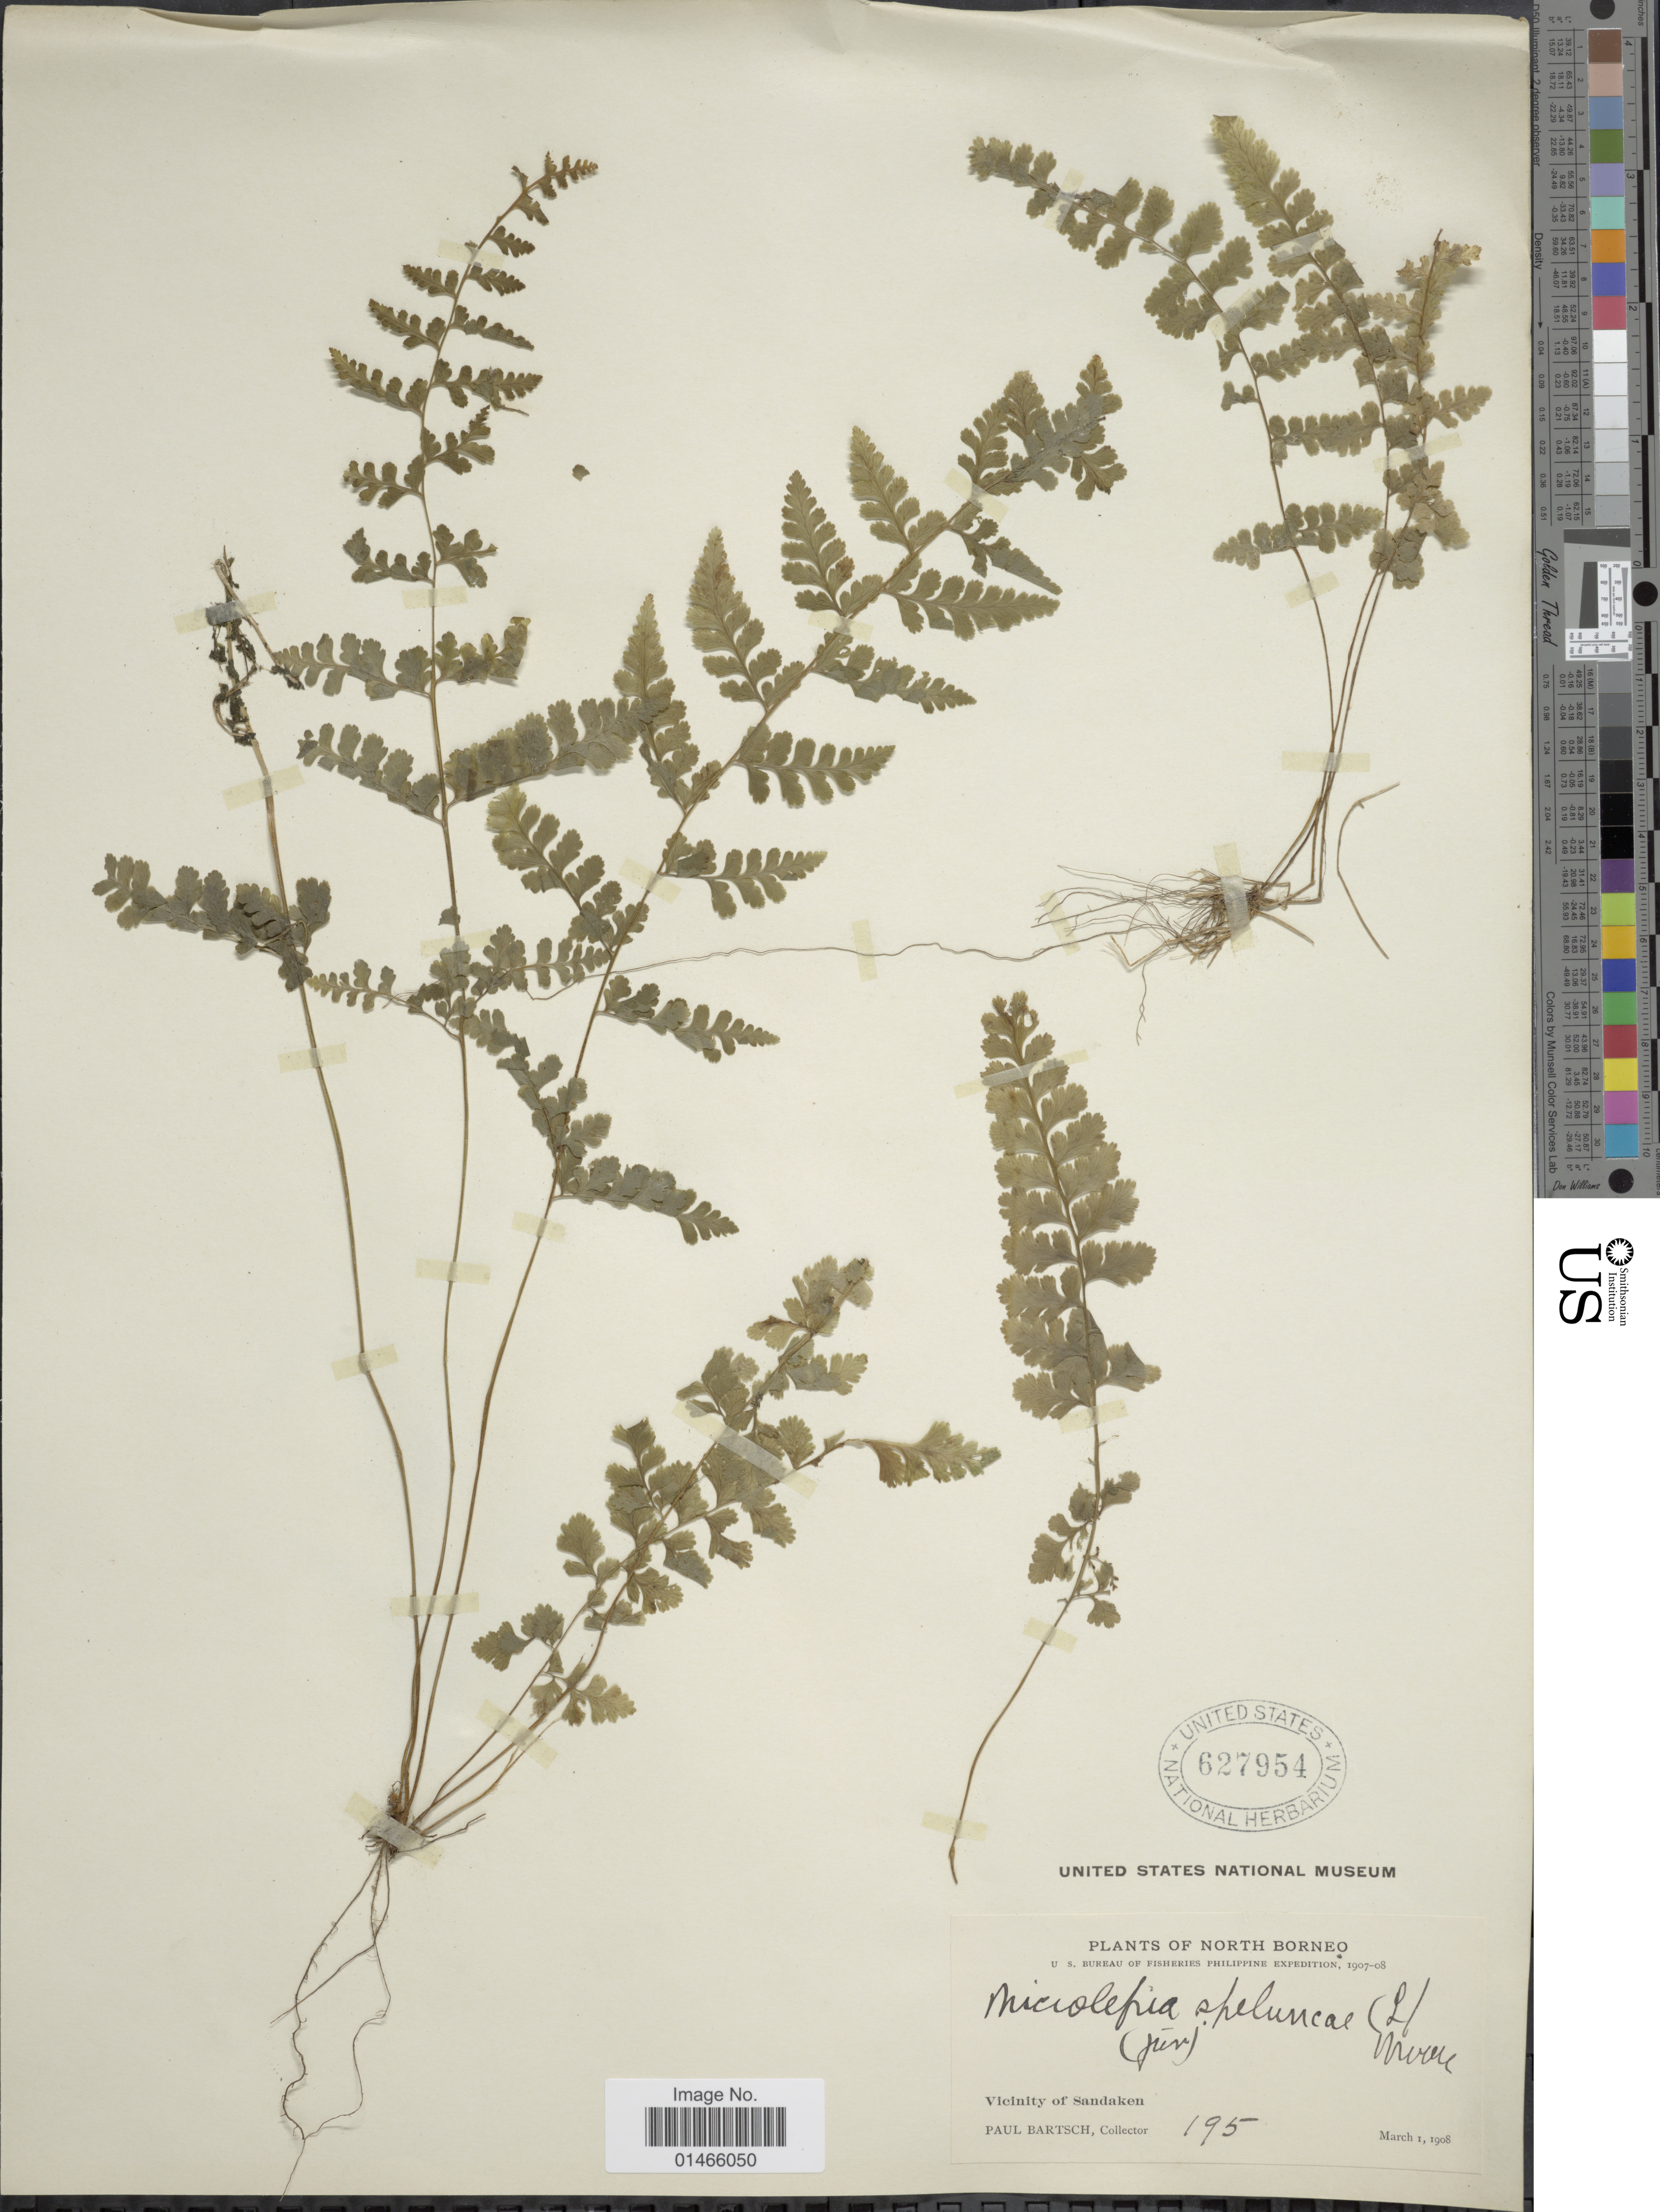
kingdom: Plantae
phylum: Tracheophyta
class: Polypodiopsida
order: Polypodiales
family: Dennstaedtiaceae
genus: Microlepia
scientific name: Microlepia pilosiuscula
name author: (Sm.) C.V. Morton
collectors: P. Bartsch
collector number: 195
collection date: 1908-03-01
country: Malaysia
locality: British North Borneo, Vicinity of Sandaken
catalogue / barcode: US 627954